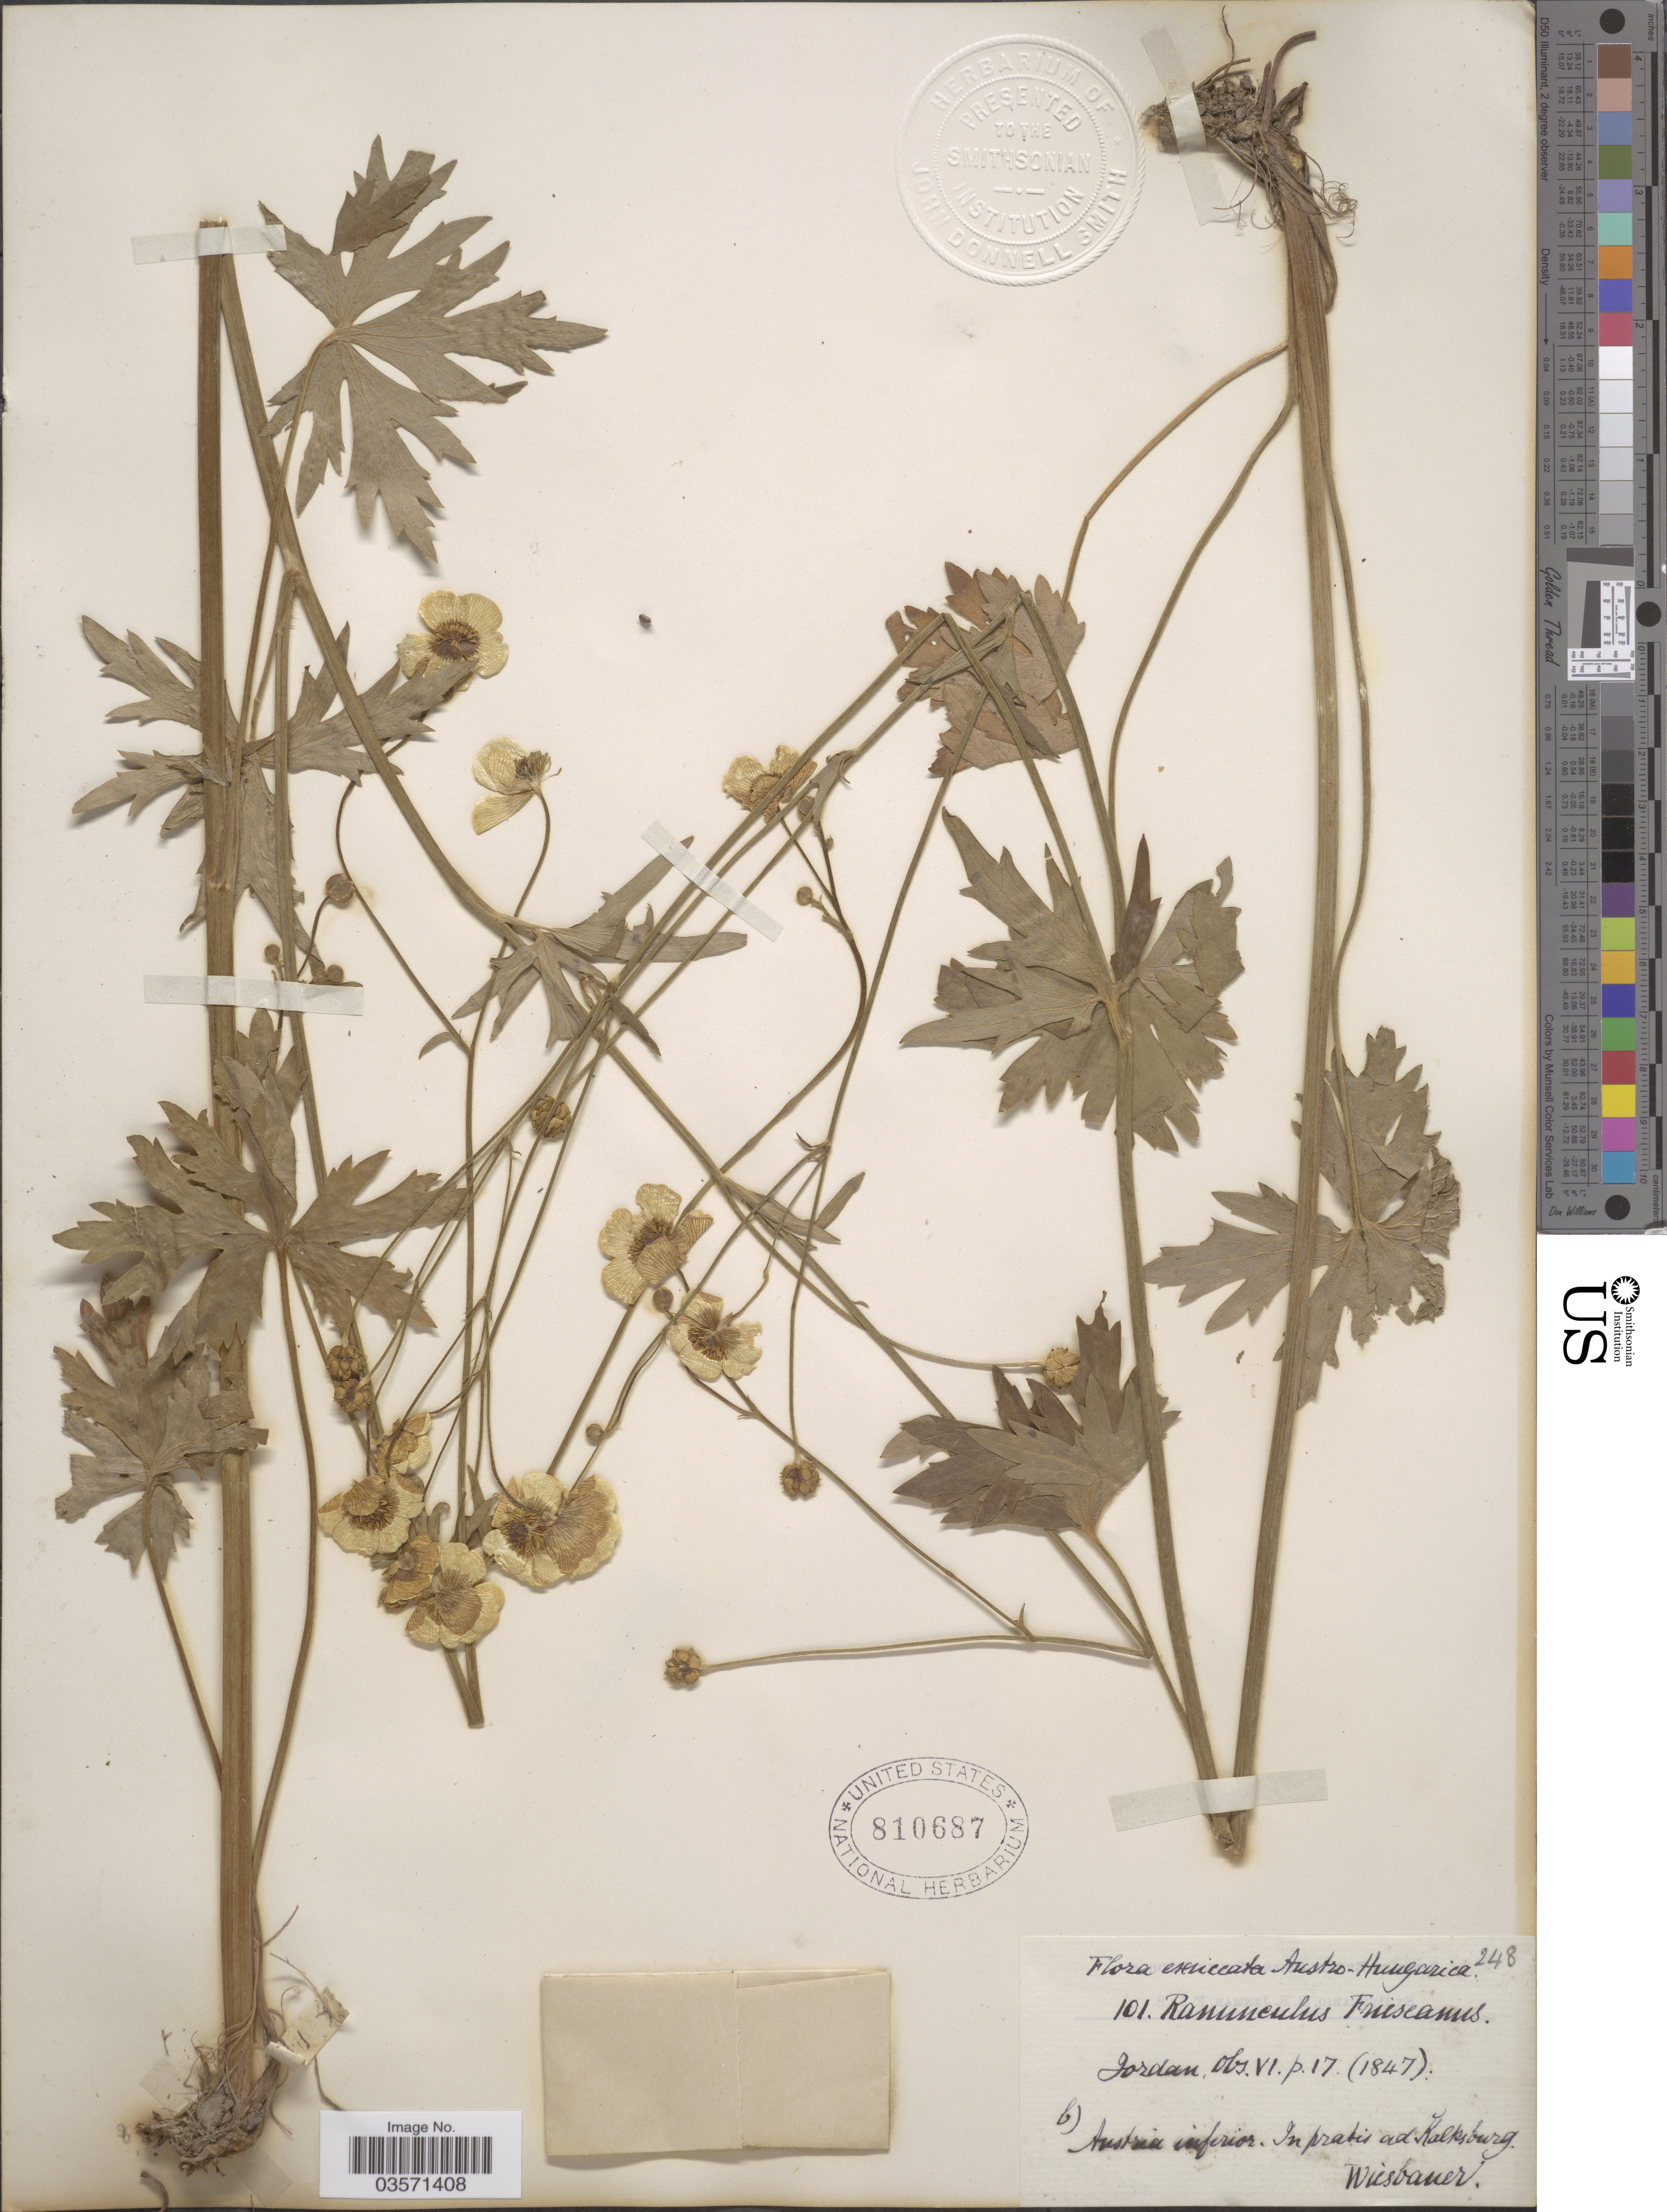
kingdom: Plantae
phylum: Tracheophyta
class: Magnoliopsida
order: Ranunculales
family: Ranunculaceae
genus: Ranunculus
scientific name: Ranunculus friesianus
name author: Jord.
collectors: Wiesbauer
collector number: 101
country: Austria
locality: Austria inferior. Austro-Hungarica. Austria inferior. In pratis ad Ǩalksburg.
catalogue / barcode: US 810687